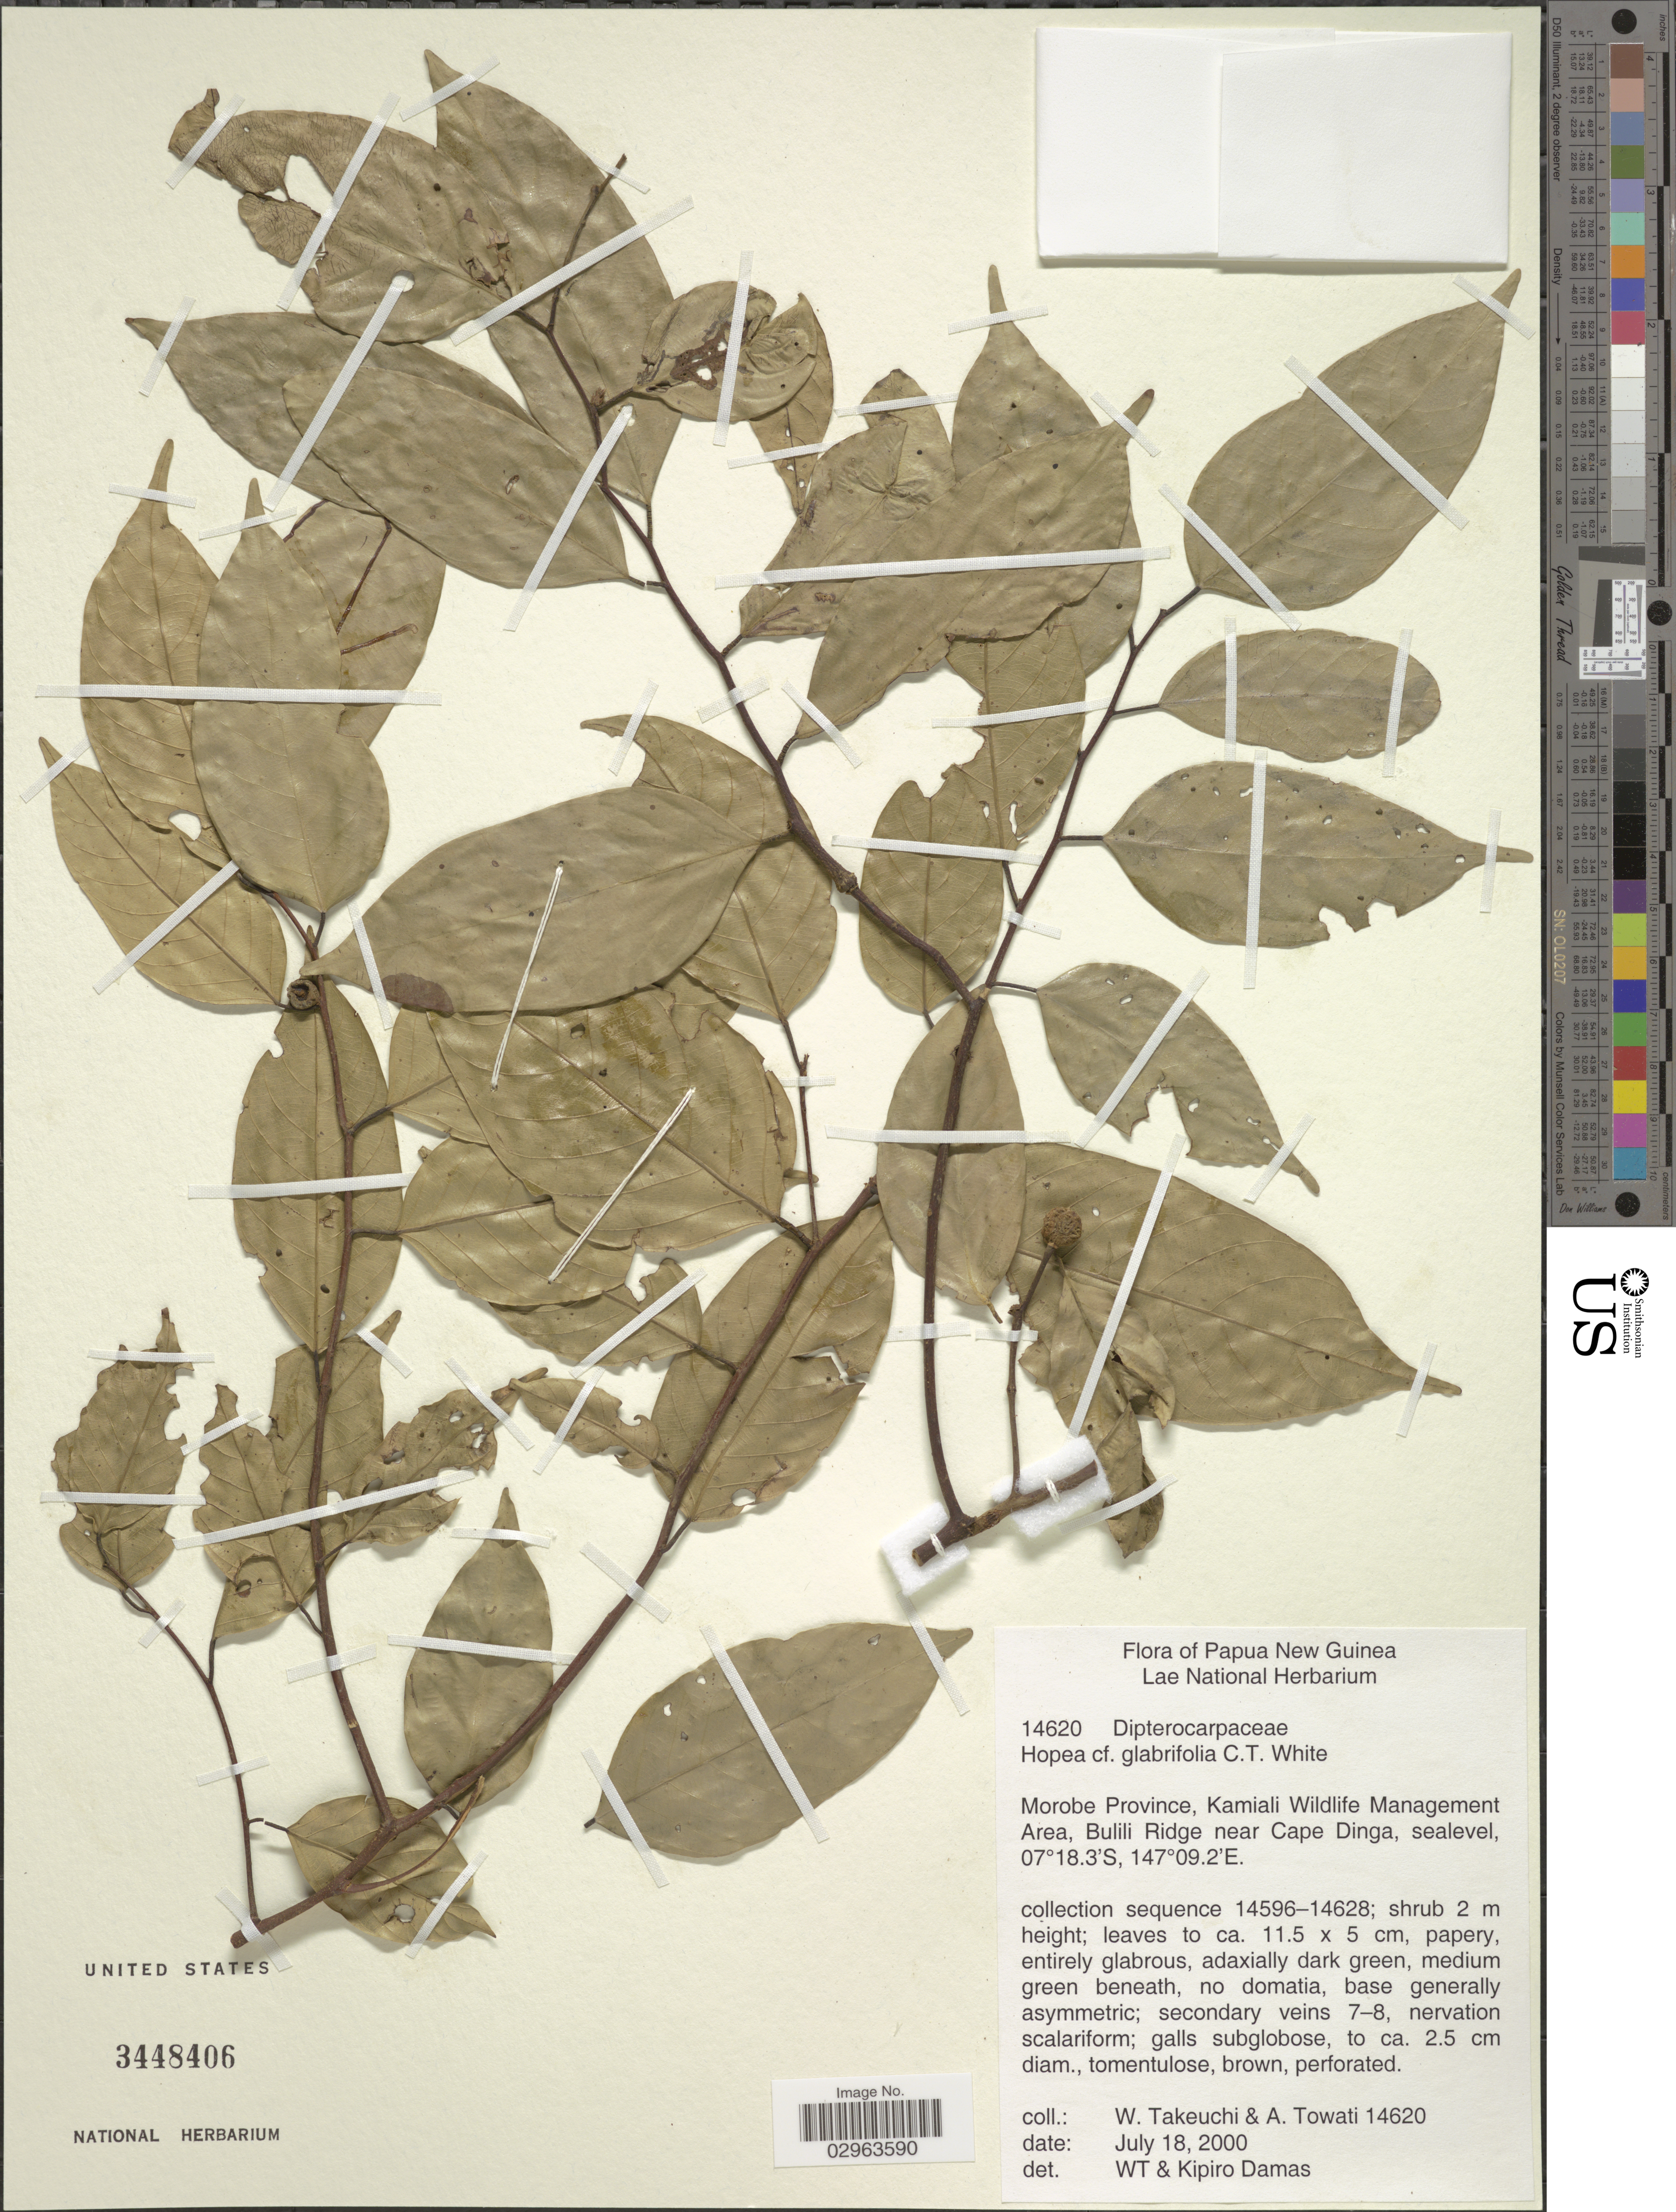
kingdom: Plantae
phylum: Tracheophyta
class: Magnoliopsida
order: Malvales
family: Dipterocarpaceae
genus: Hopea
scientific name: Hopea glabrifolia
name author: C.T. White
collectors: W. Takeuchi & A. Towati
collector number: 14620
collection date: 2000-07-18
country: Papua New Guinea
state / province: Morobe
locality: Kamiali Wildlife Management Area, Bulili Ridge near Cape Dinga.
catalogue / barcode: US 3448406